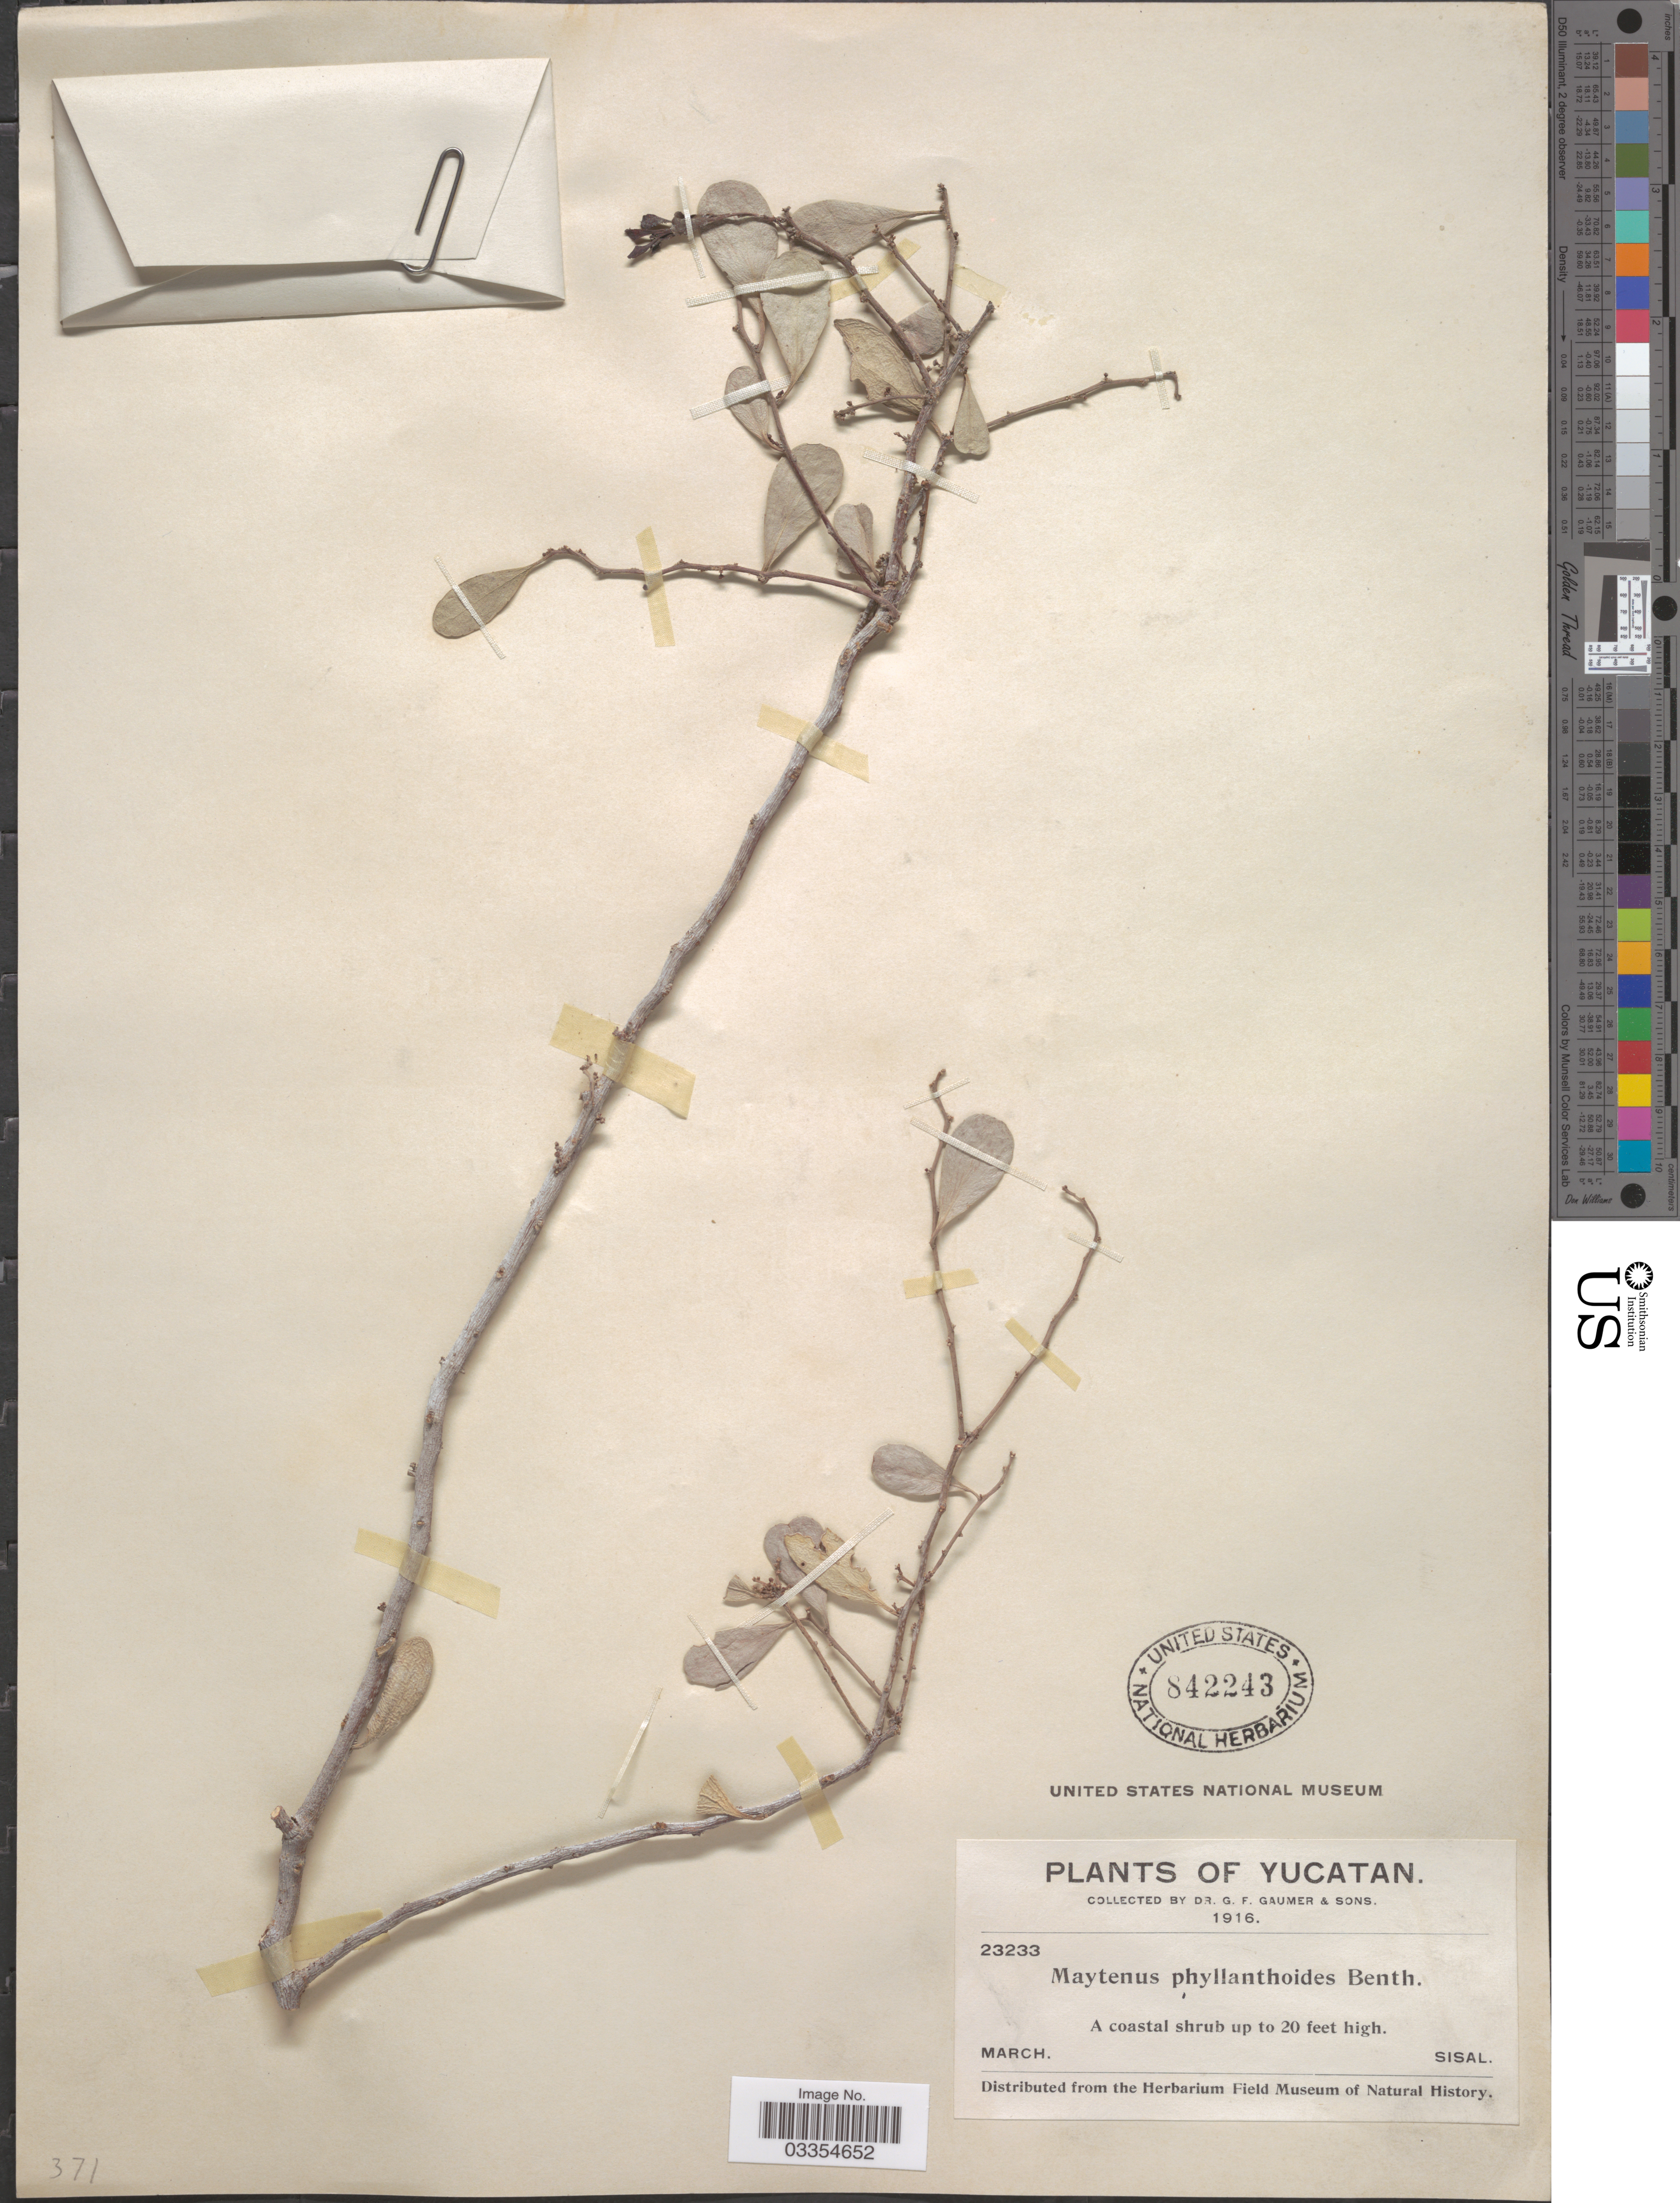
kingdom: Plantae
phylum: Tracheophyta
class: Magnoliopsida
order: Celastrales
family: Celastraceae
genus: Tricerma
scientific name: Tricerma phyllanthoides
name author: (Benth.) Lundell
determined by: Strong, Mark T., (BOT), Smithsonian Institution - National Museum of Natural History (UNITED STATES)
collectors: G. F. Gaumer & Sons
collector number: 23233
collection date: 1916-03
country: Mexico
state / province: Yucatán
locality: Sisal.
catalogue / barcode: US 842243